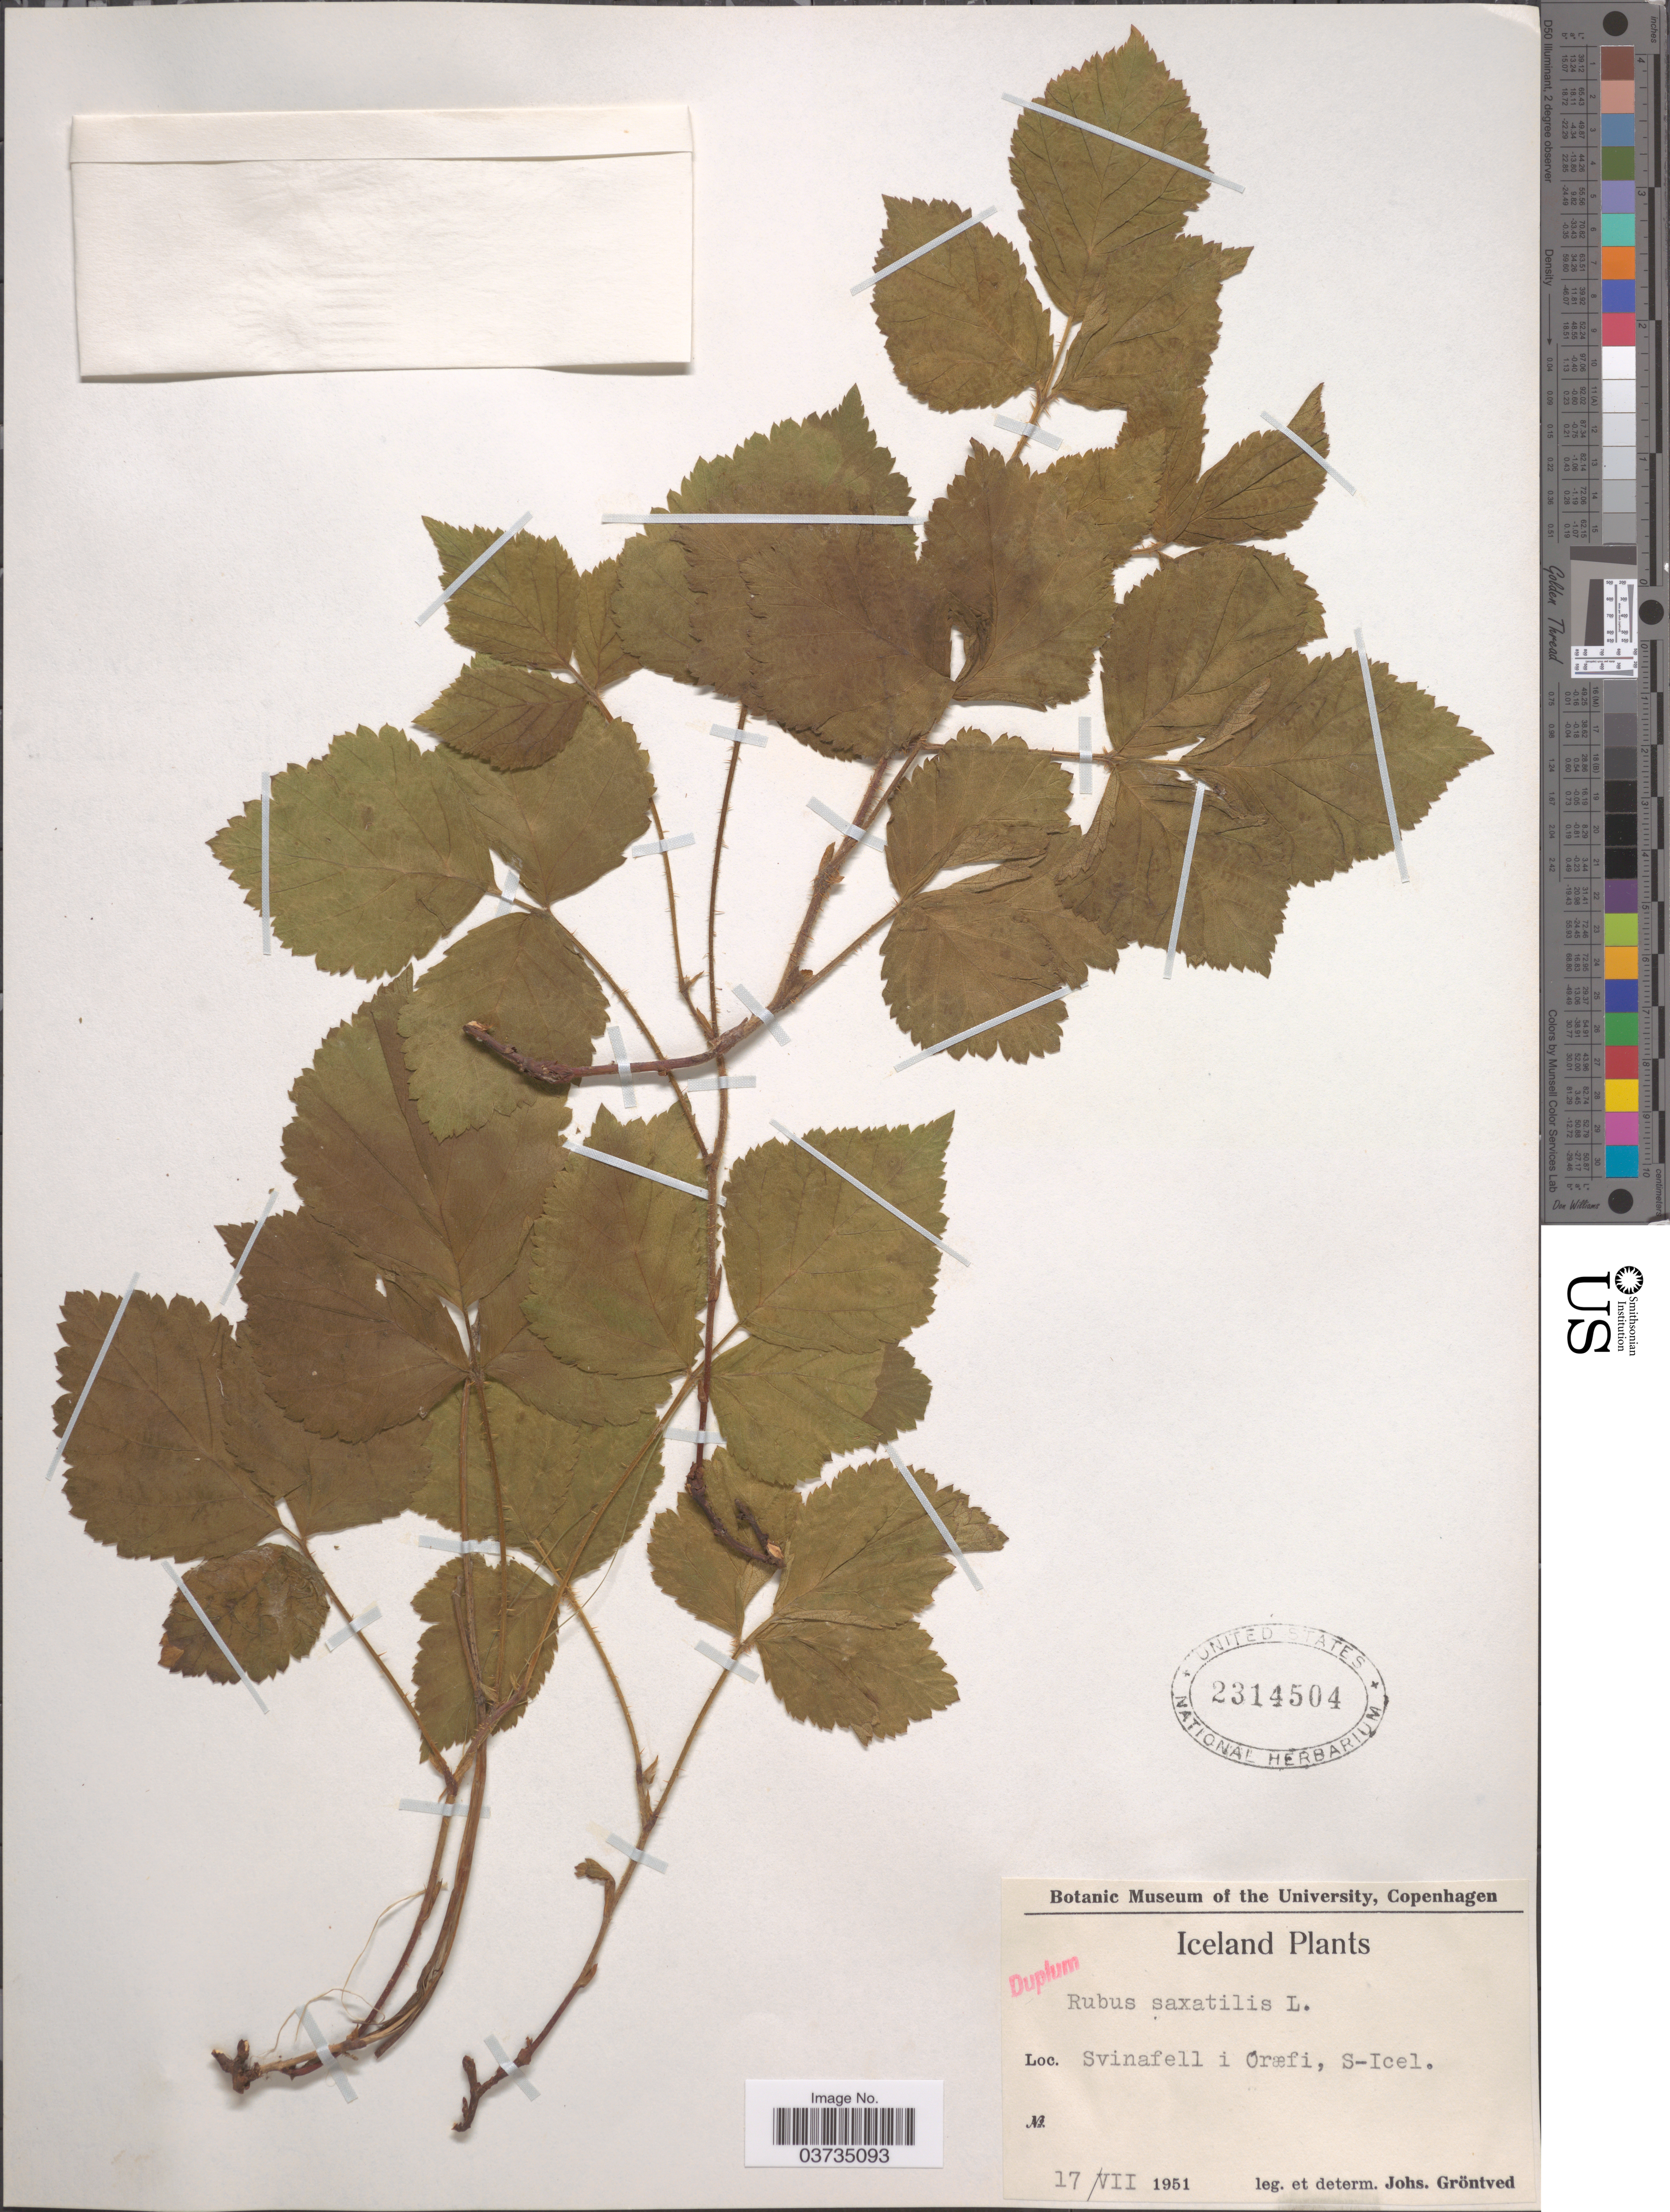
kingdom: Plantae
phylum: Tracheophyta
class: Magnoliopsida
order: Rosales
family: Rosaceae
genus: Rubus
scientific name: Rubus saxatilis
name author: L.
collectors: J. Gröntved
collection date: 1951-07-17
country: Iceland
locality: Svinafell i Óræfi, S-Icel.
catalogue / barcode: US 2314504